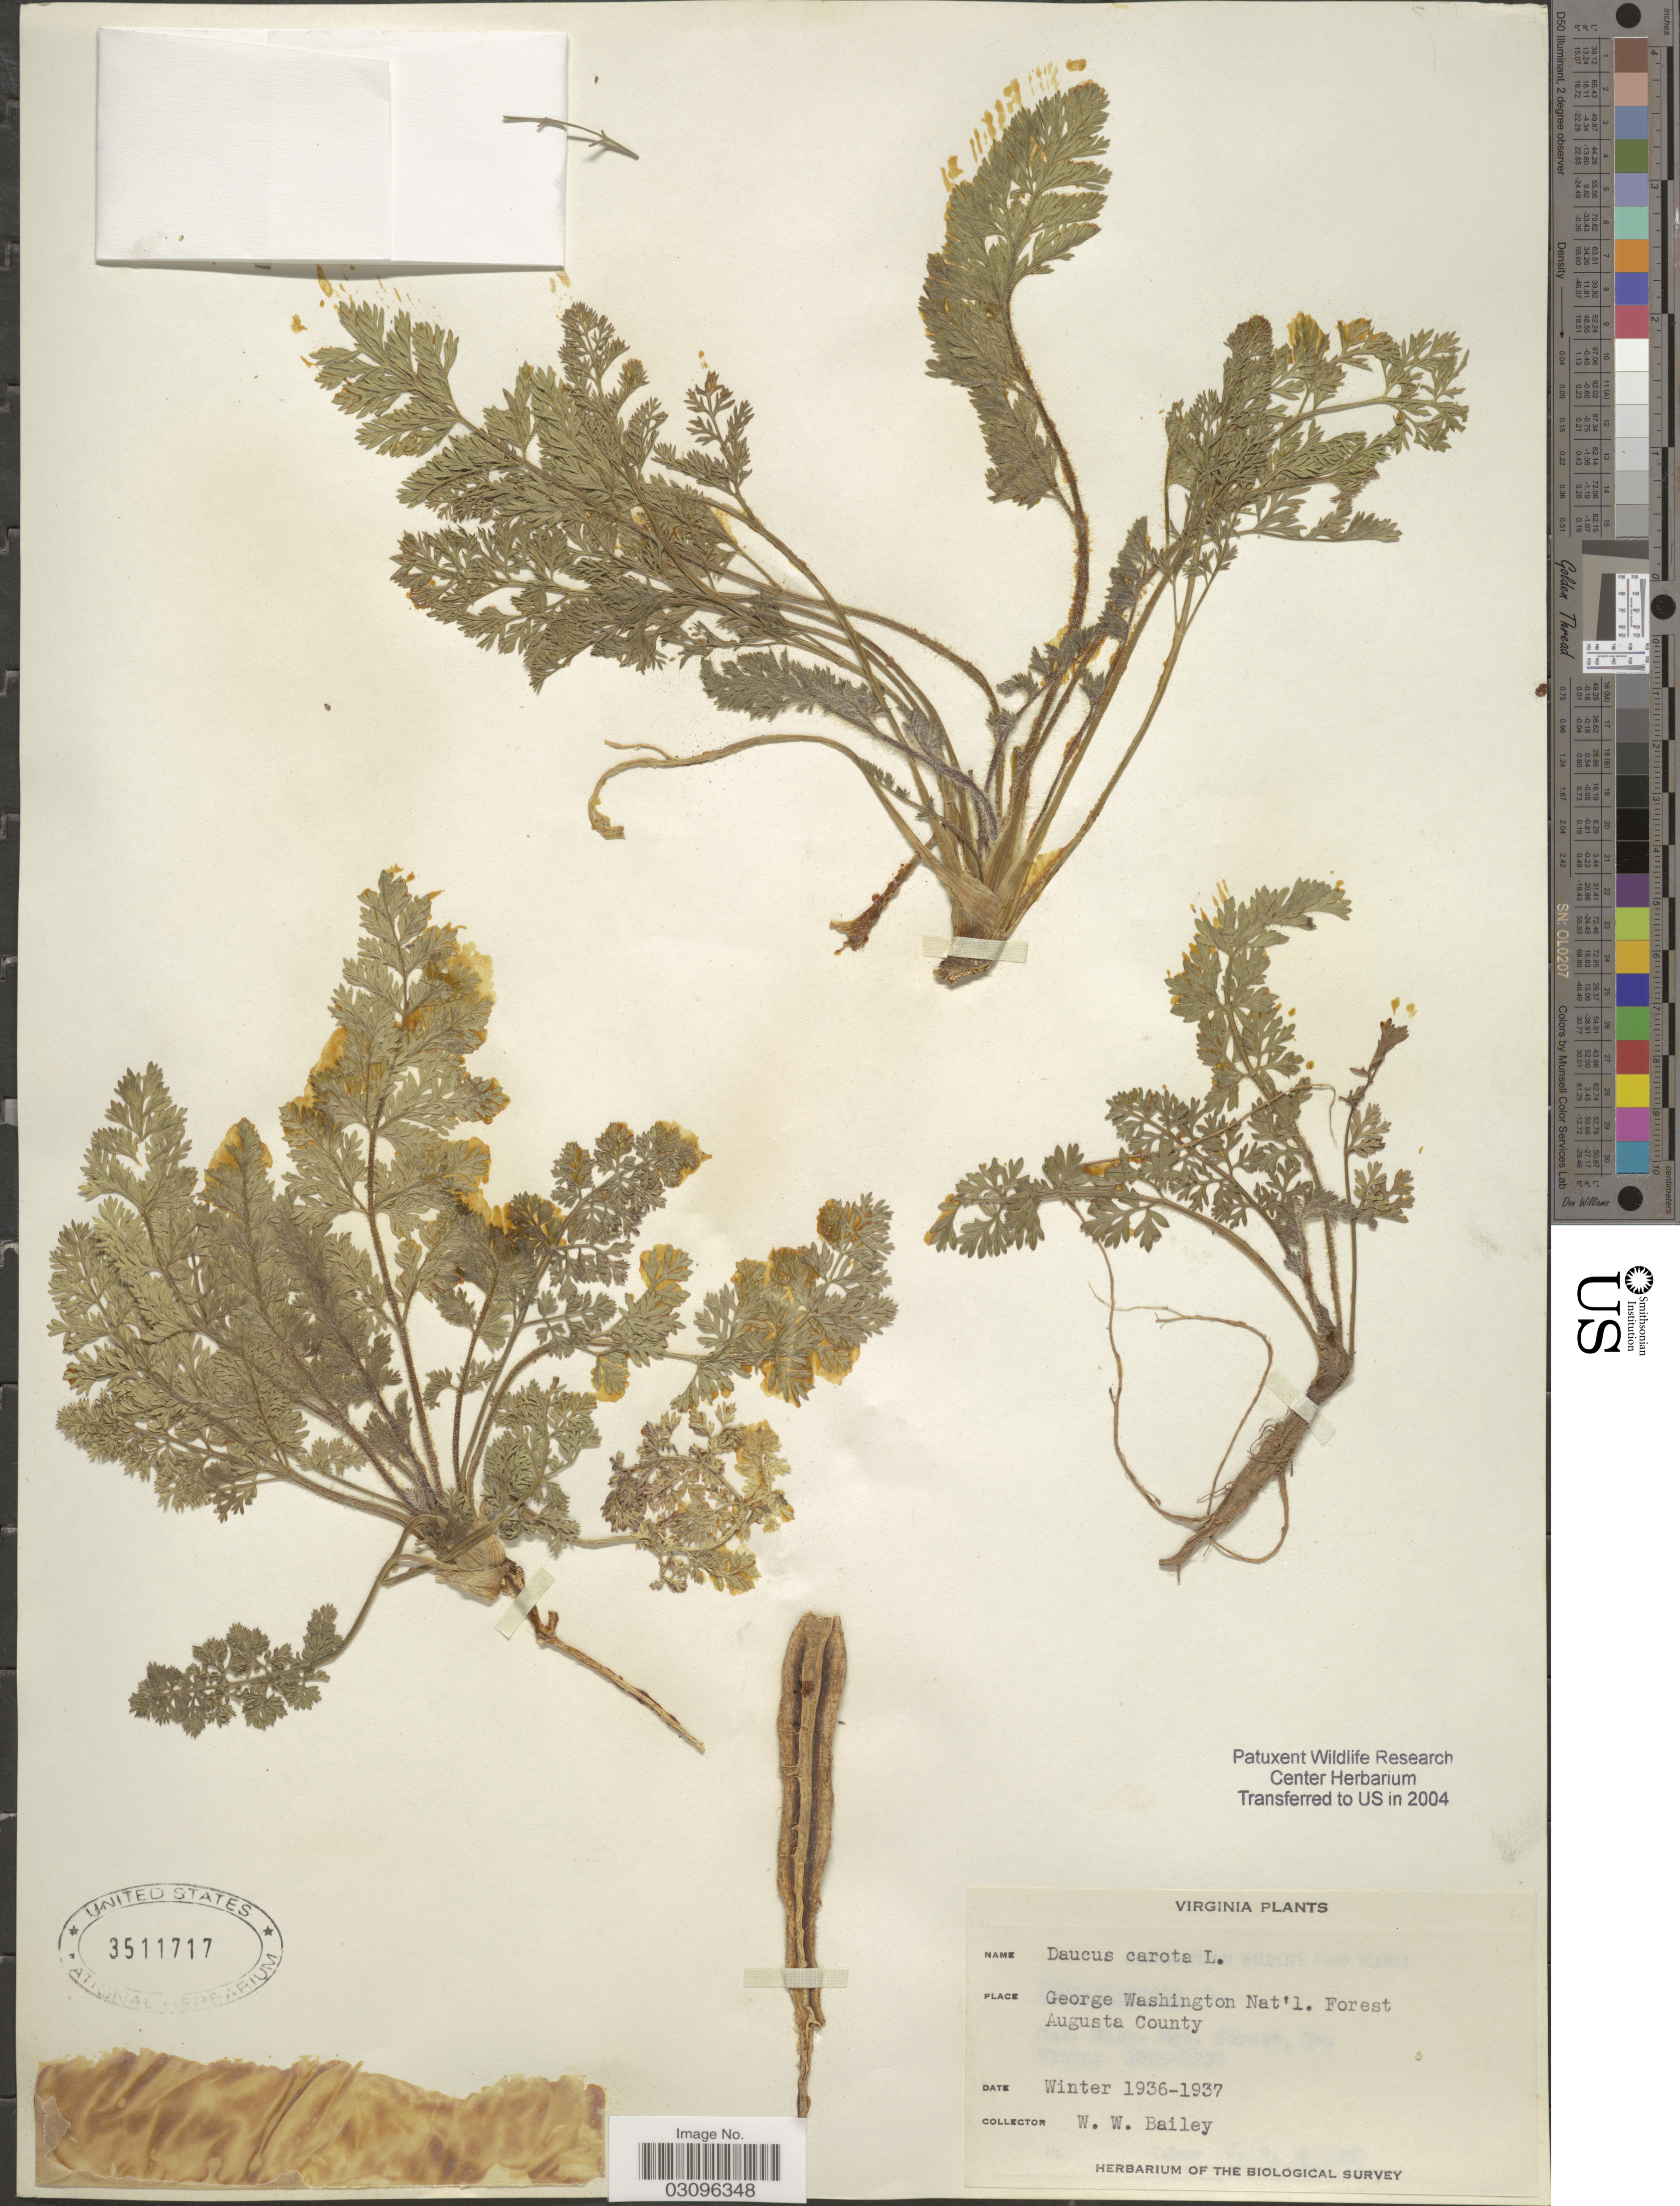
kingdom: Plantae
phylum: Tracheophyta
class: Magnoliopsida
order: Apiales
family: Apiaceae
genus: Daucus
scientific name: Daucus carota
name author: L.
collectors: W. W. Bailey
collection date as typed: Winter 1936-1937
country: United States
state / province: Virginia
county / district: Augusta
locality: George Washington Nat'l. Forest Augusta County.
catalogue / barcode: US 3511717